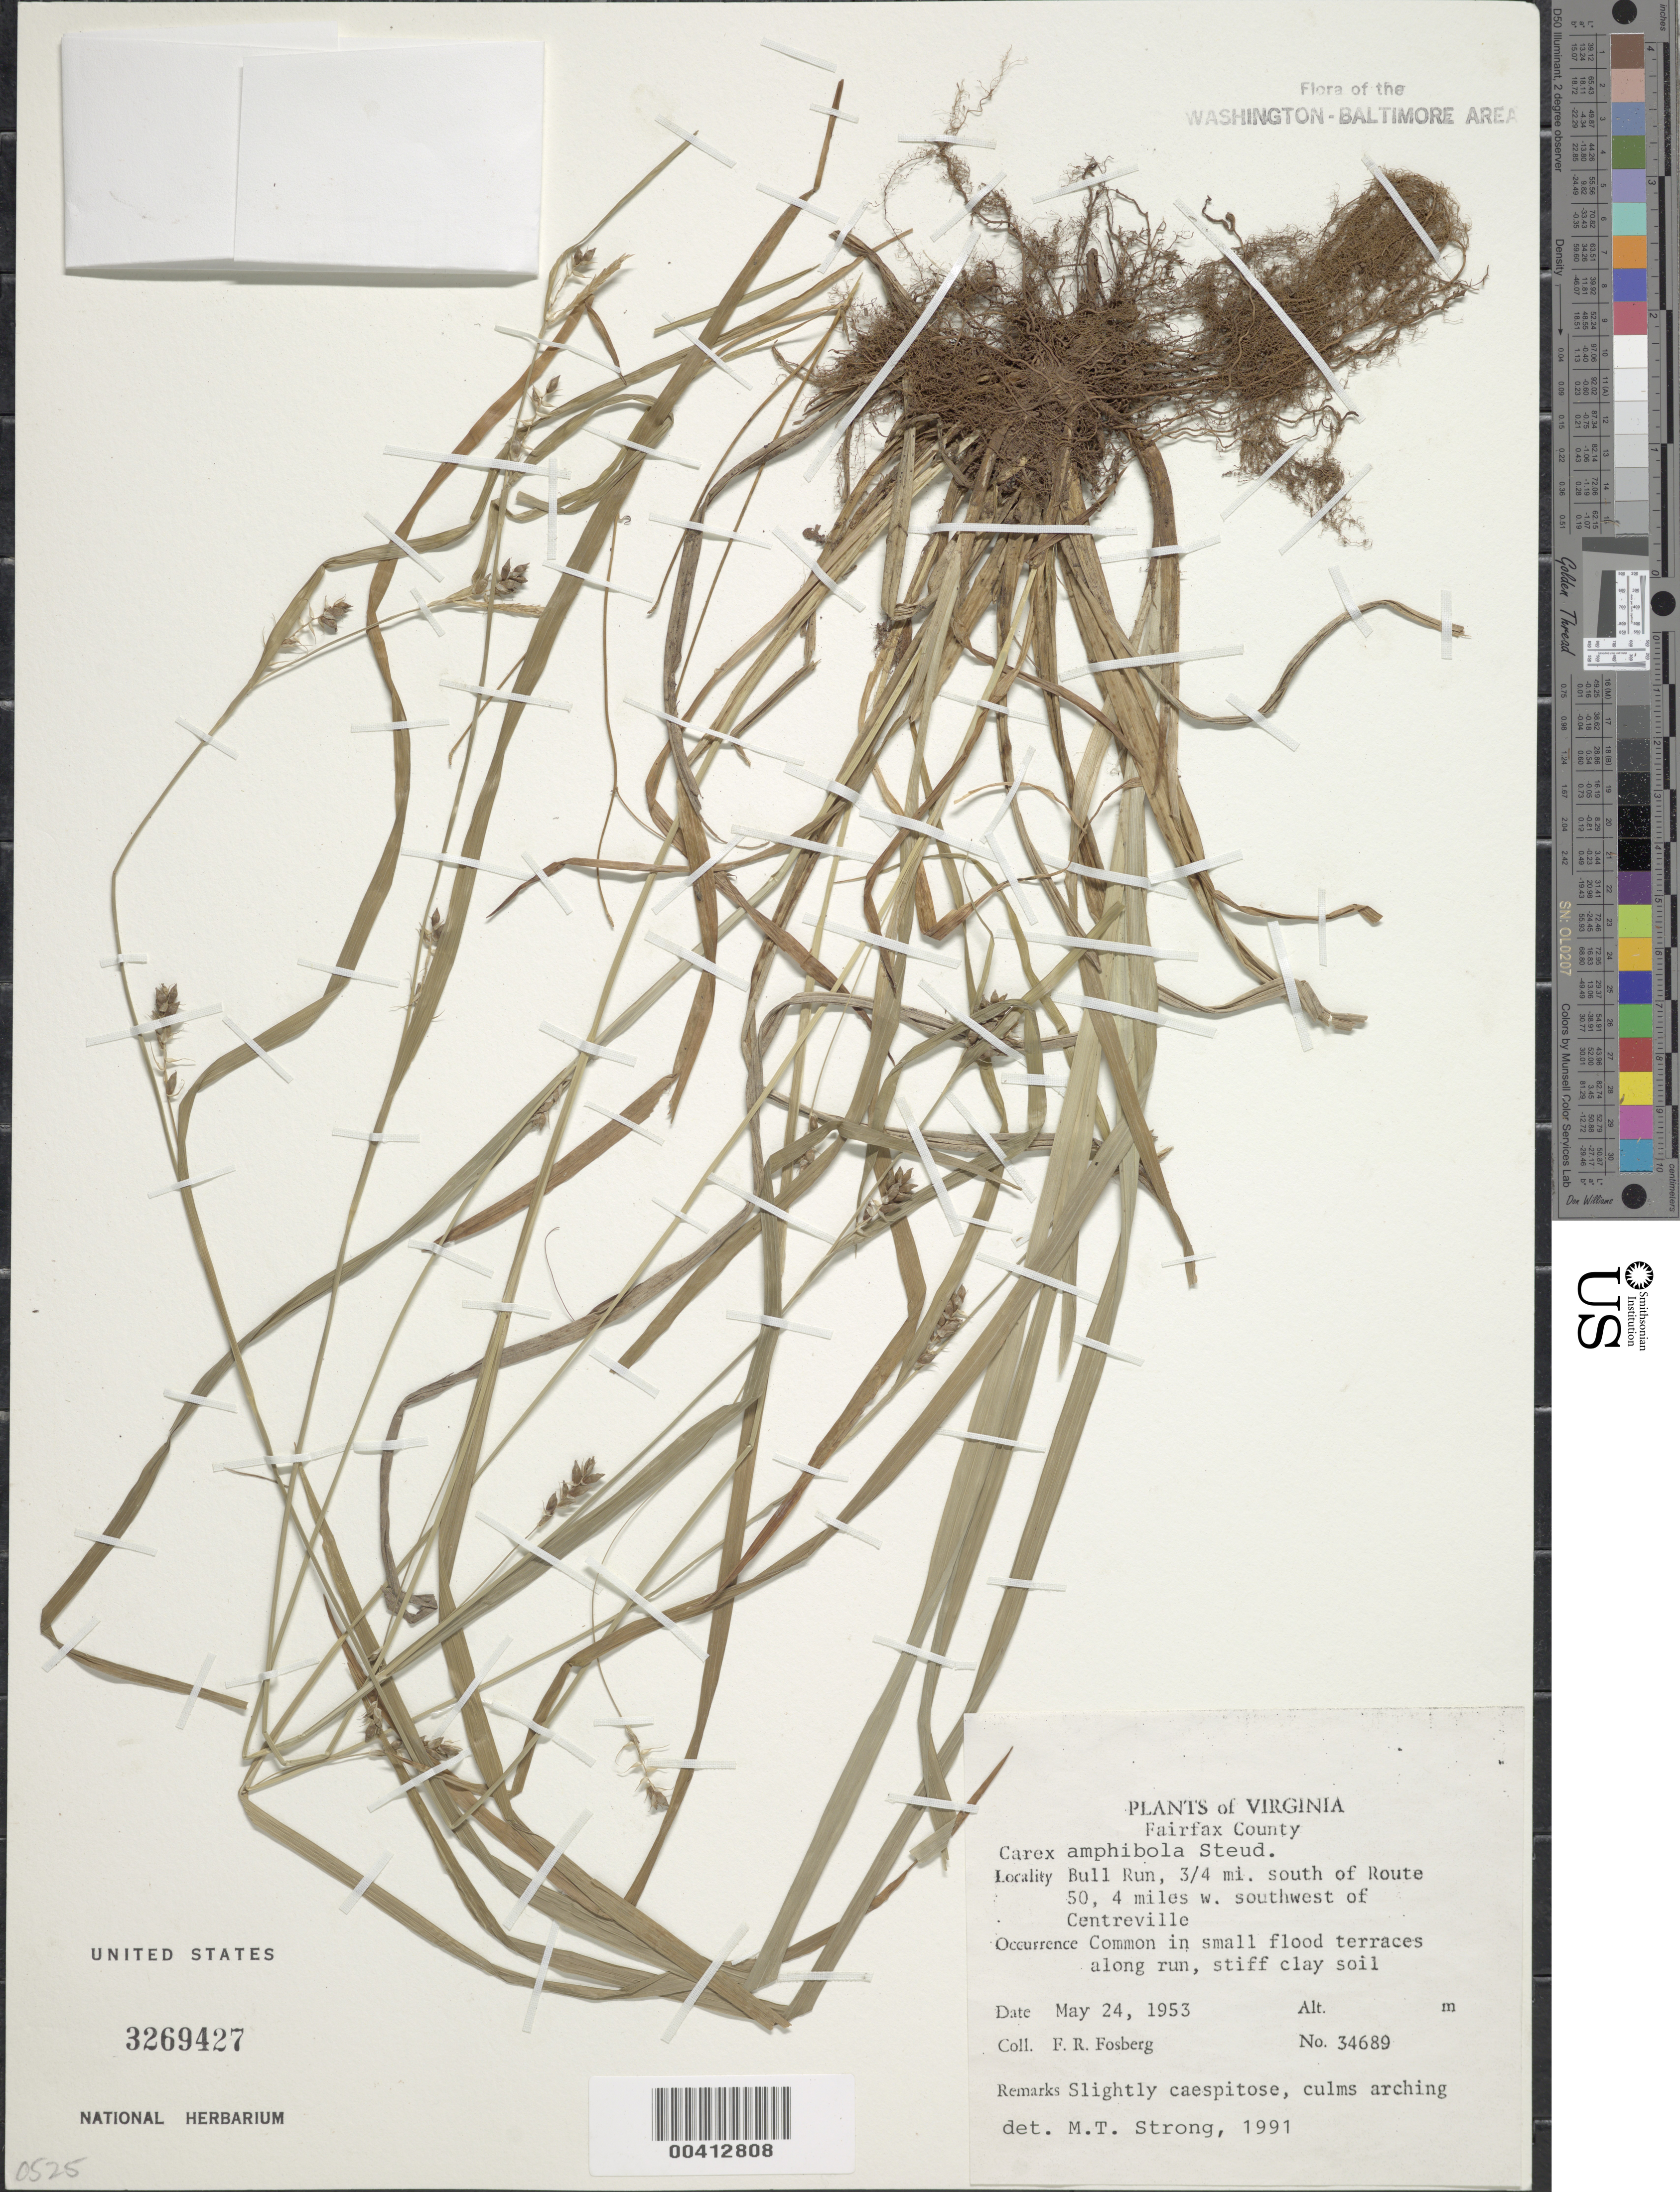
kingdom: Plantae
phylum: Tracheophyta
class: Liliopsida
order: Poales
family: Cyperaceae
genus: Carex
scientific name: Carex amphibola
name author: Steud.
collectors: F. R. Fosberg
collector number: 34689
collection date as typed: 24 May 1953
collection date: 1953-05-24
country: United States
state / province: Virginia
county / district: Fairfax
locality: Bull Run, S of Rte 50, SW of Centreville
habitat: Small flood terraces along run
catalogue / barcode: US 3269427